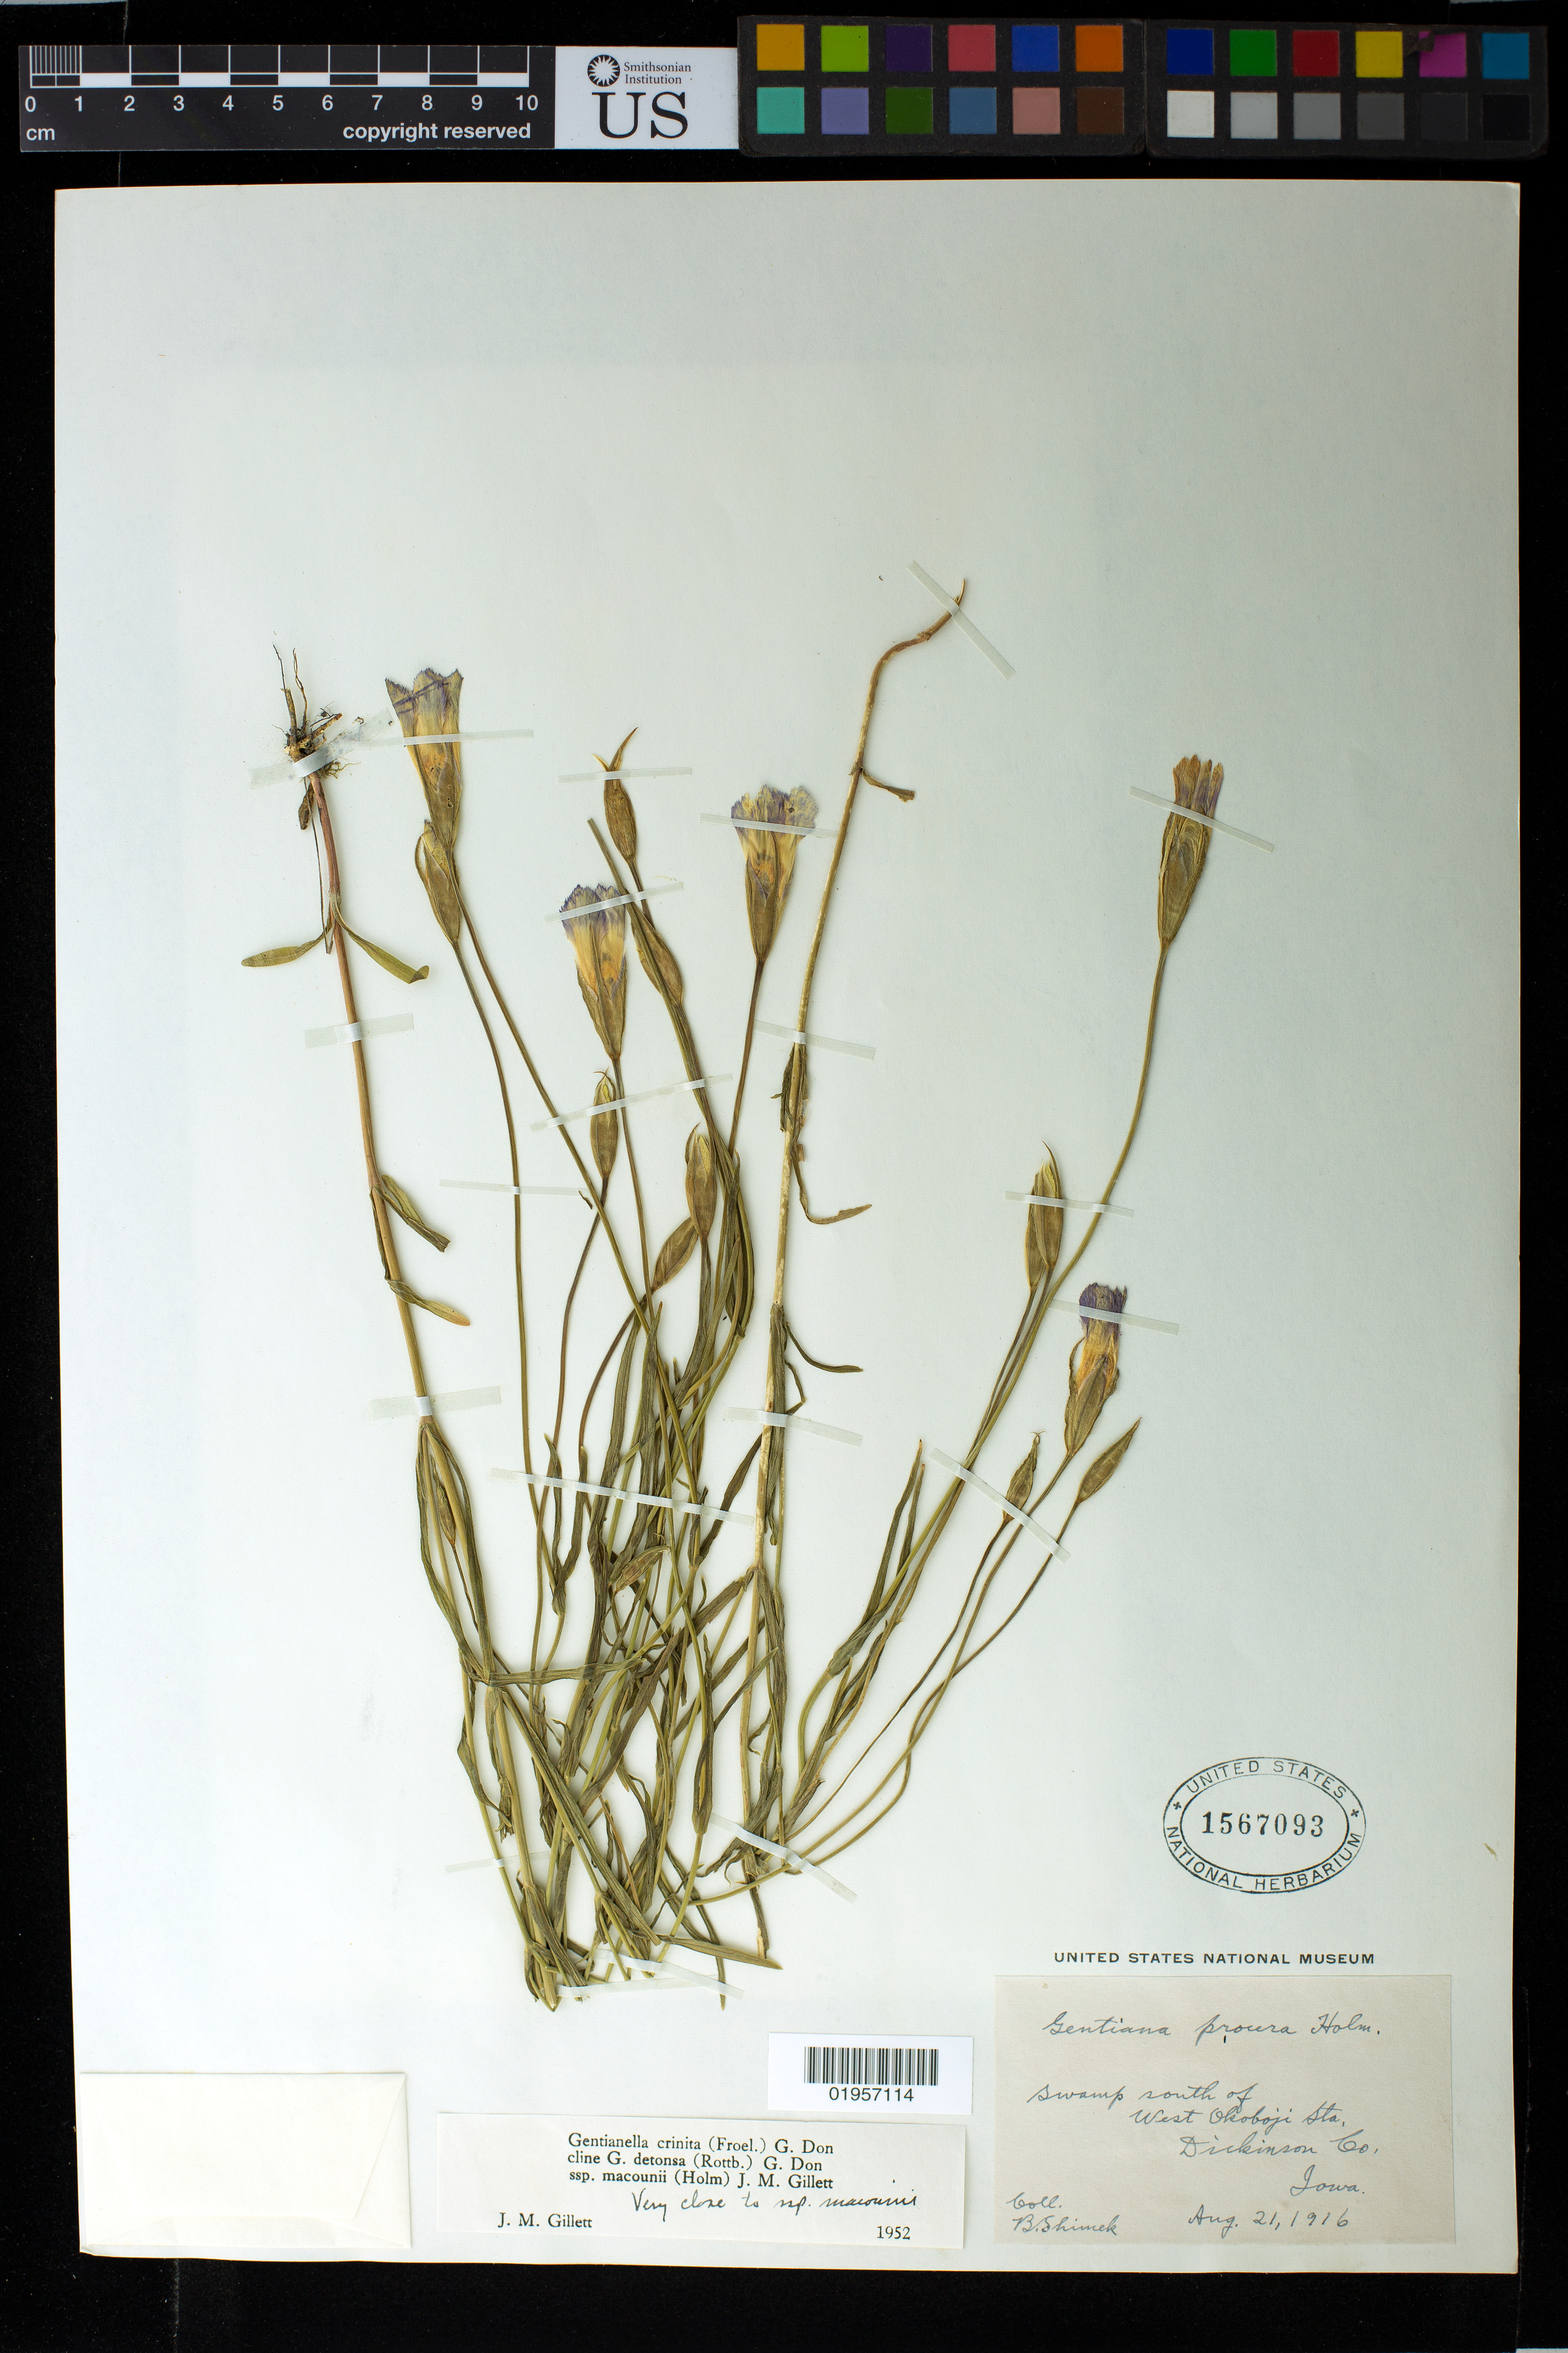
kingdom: Plantae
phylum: Tracheophyta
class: Magnoliopsida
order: Gentianales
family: Gentianaceae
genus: Gentianella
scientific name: Gentianella crinita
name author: (Froel.) G. Don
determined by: Gillett, J. M.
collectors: B. Shimek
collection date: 1916-08-21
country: United States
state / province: Iowa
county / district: Dickinson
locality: South of West Okoboji Sta.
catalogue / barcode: US 1567093